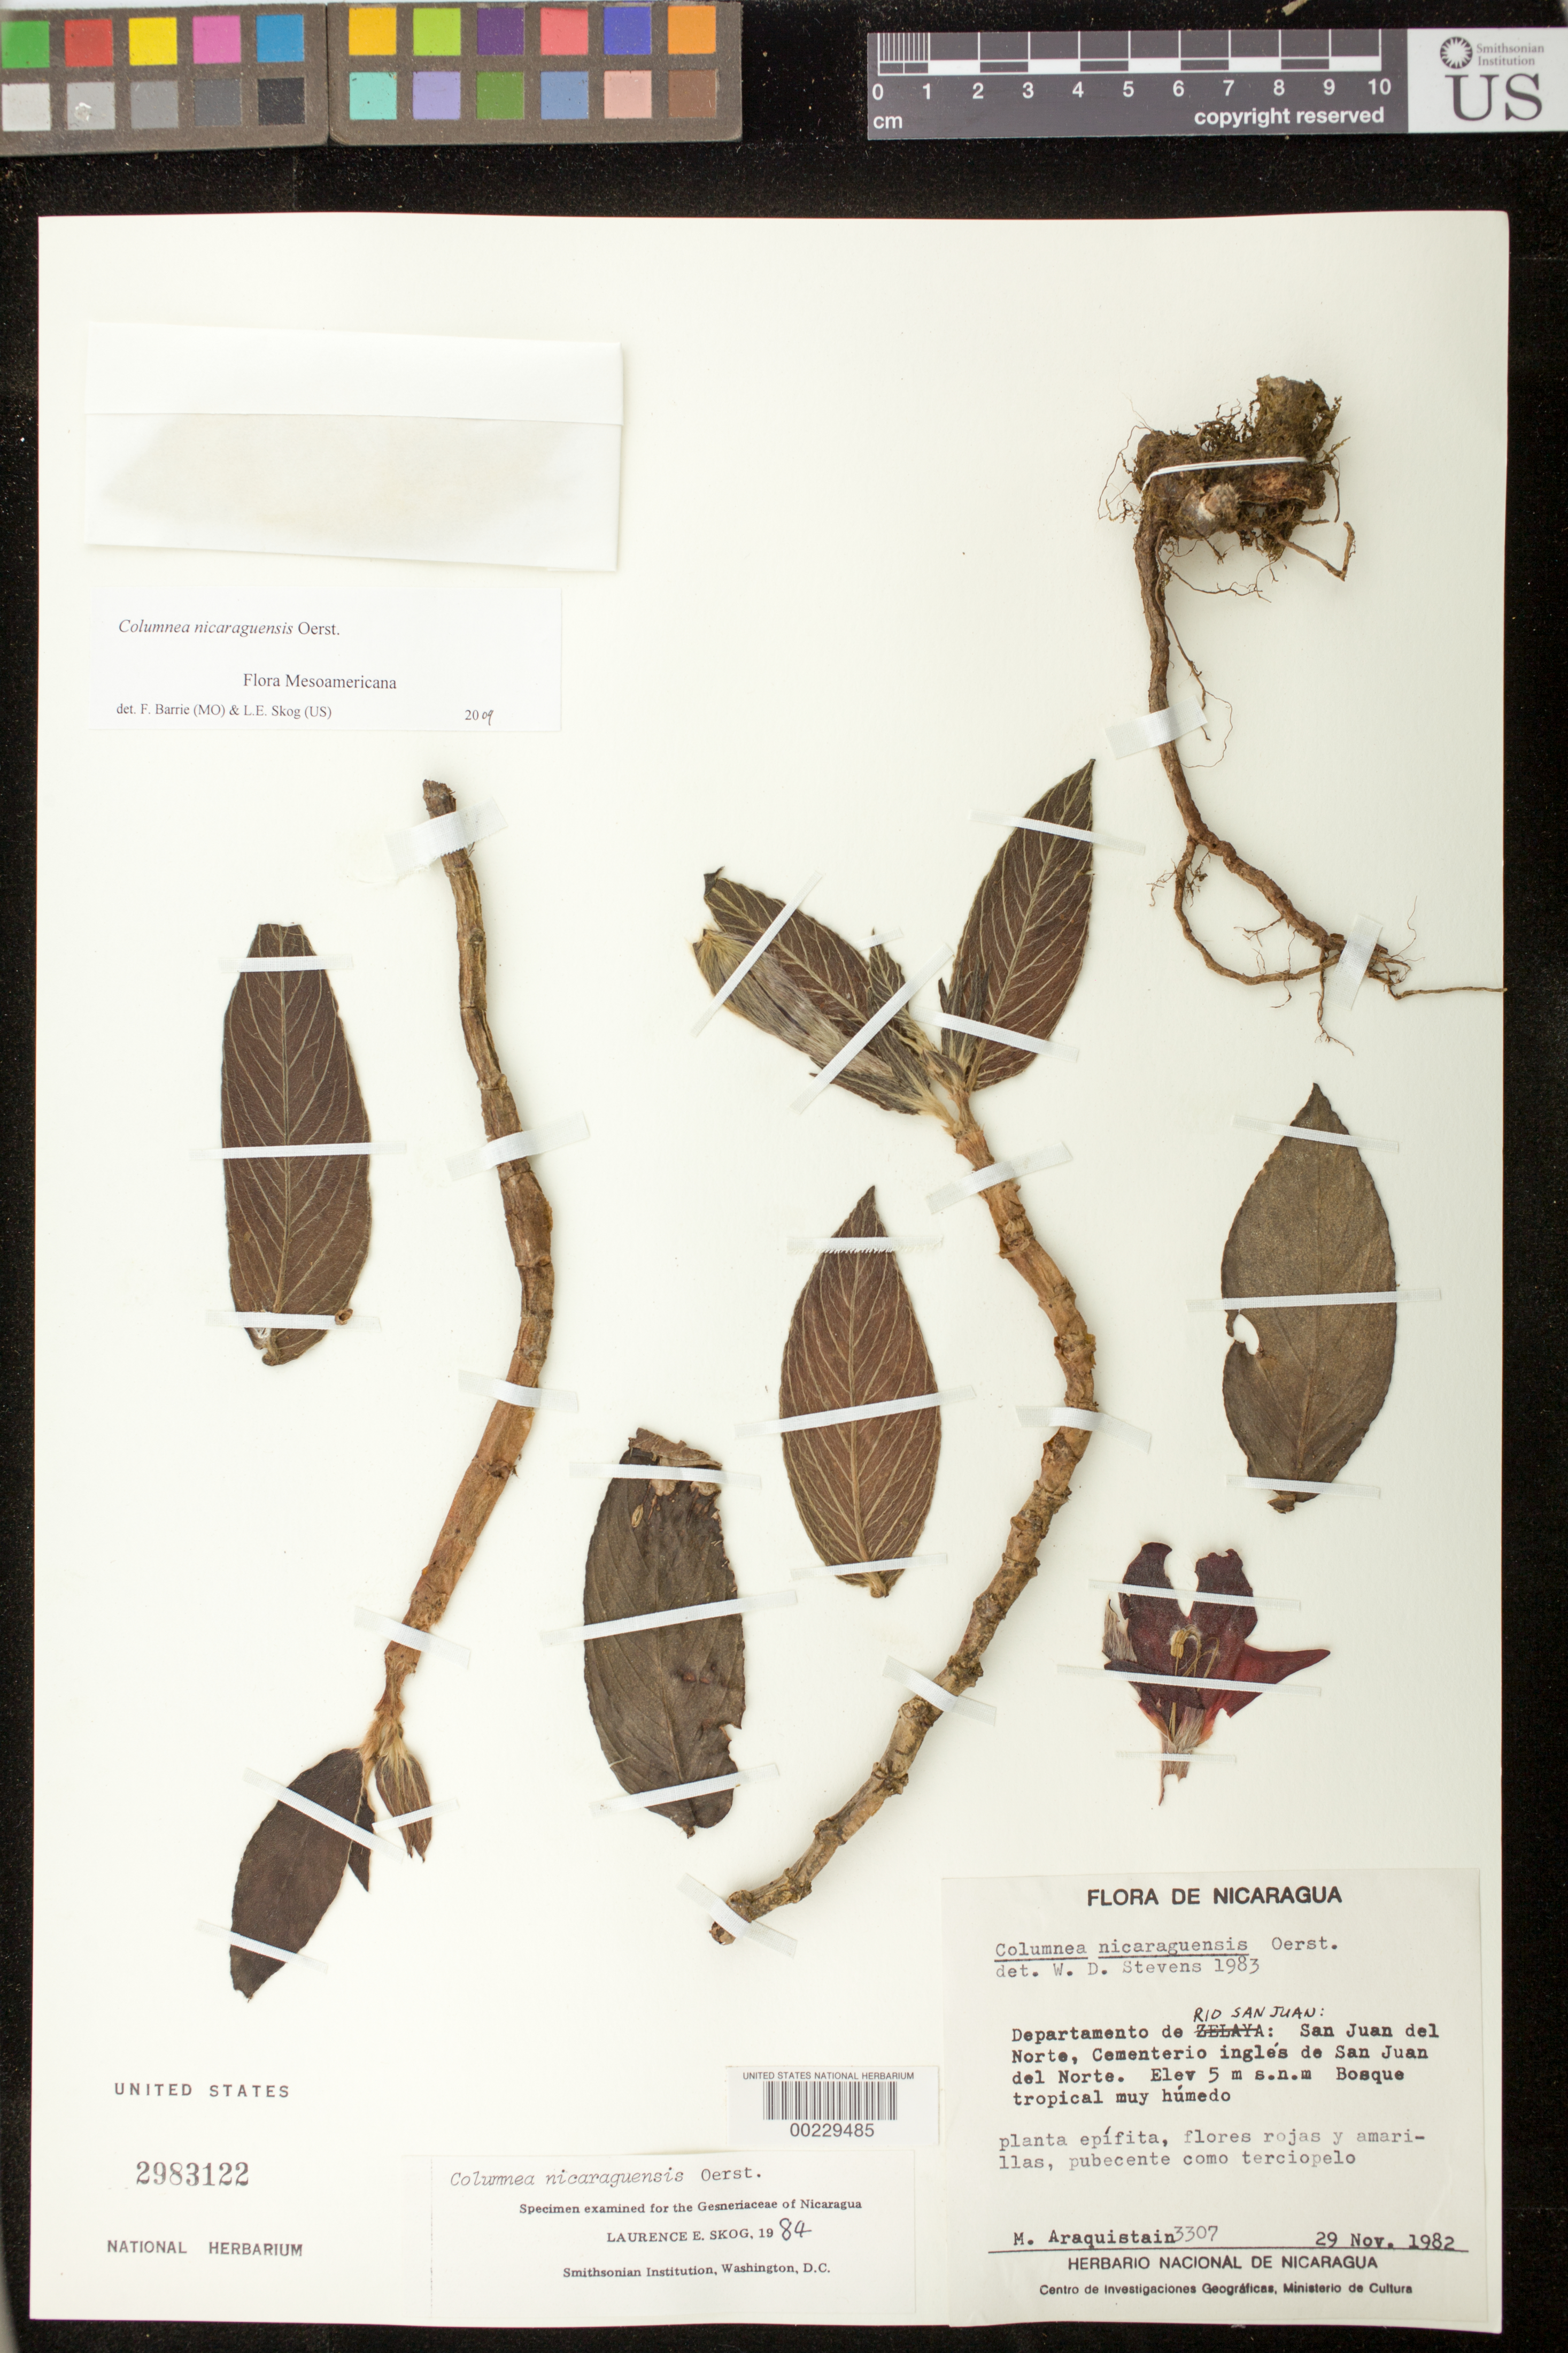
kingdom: Plantae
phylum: Tracheophyta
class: Magnoliopsida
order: Lamiales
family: Gesneriaceae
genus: Columnea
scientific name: Columnea nicaraguensis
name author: Oerst.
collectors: M. Araquistain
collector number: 3307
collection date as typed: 29 Nov 1982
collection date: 1982-11-29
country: Nicaragua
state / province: Rio San Juan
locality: San Juan del Norte, English cemetery of San Juan del Norte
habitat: Very humid tropical forest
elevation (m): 5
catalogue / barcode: US 2983122